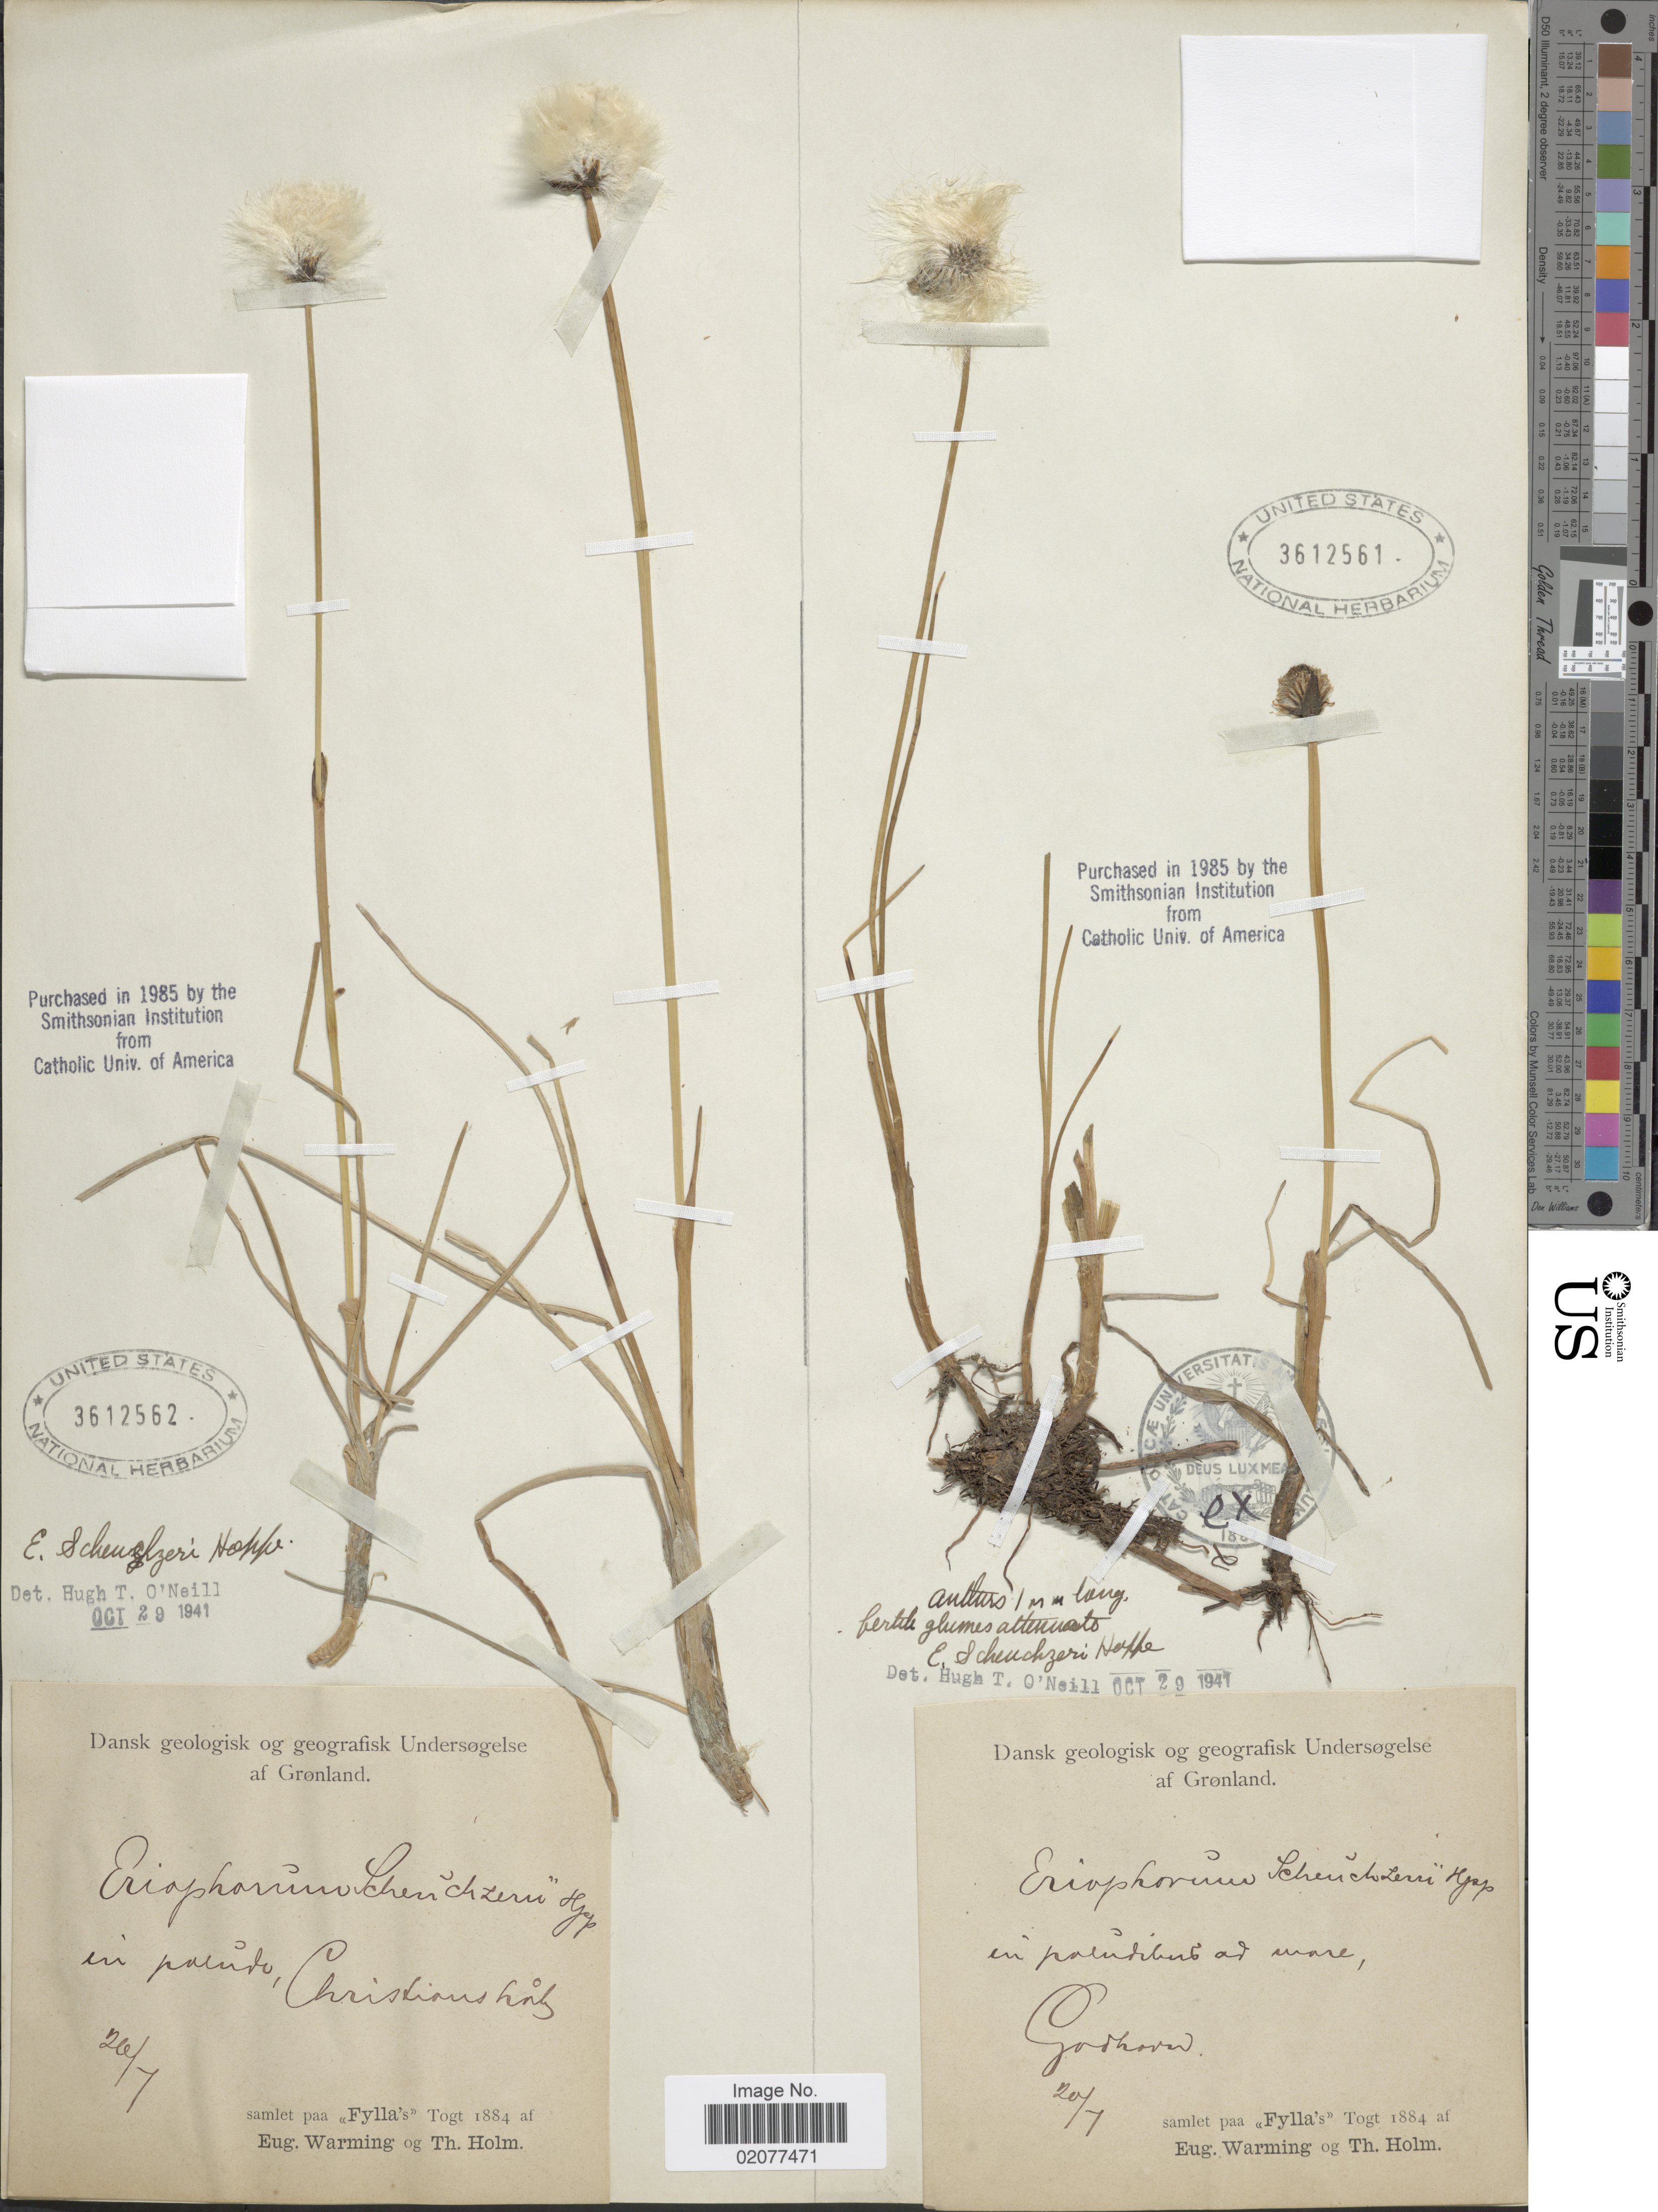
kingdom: Plantae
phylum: Tracheophyta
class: Liliopsida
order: Poales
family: Cyperaceae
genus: Eriophorum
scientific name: Eriophorum scheuchzeri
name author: Hoppe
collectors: E. Warming & T. Holm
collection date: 1884-07-20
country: Greenland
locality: Christianshåb. Grønland.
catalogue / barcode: US 3612562